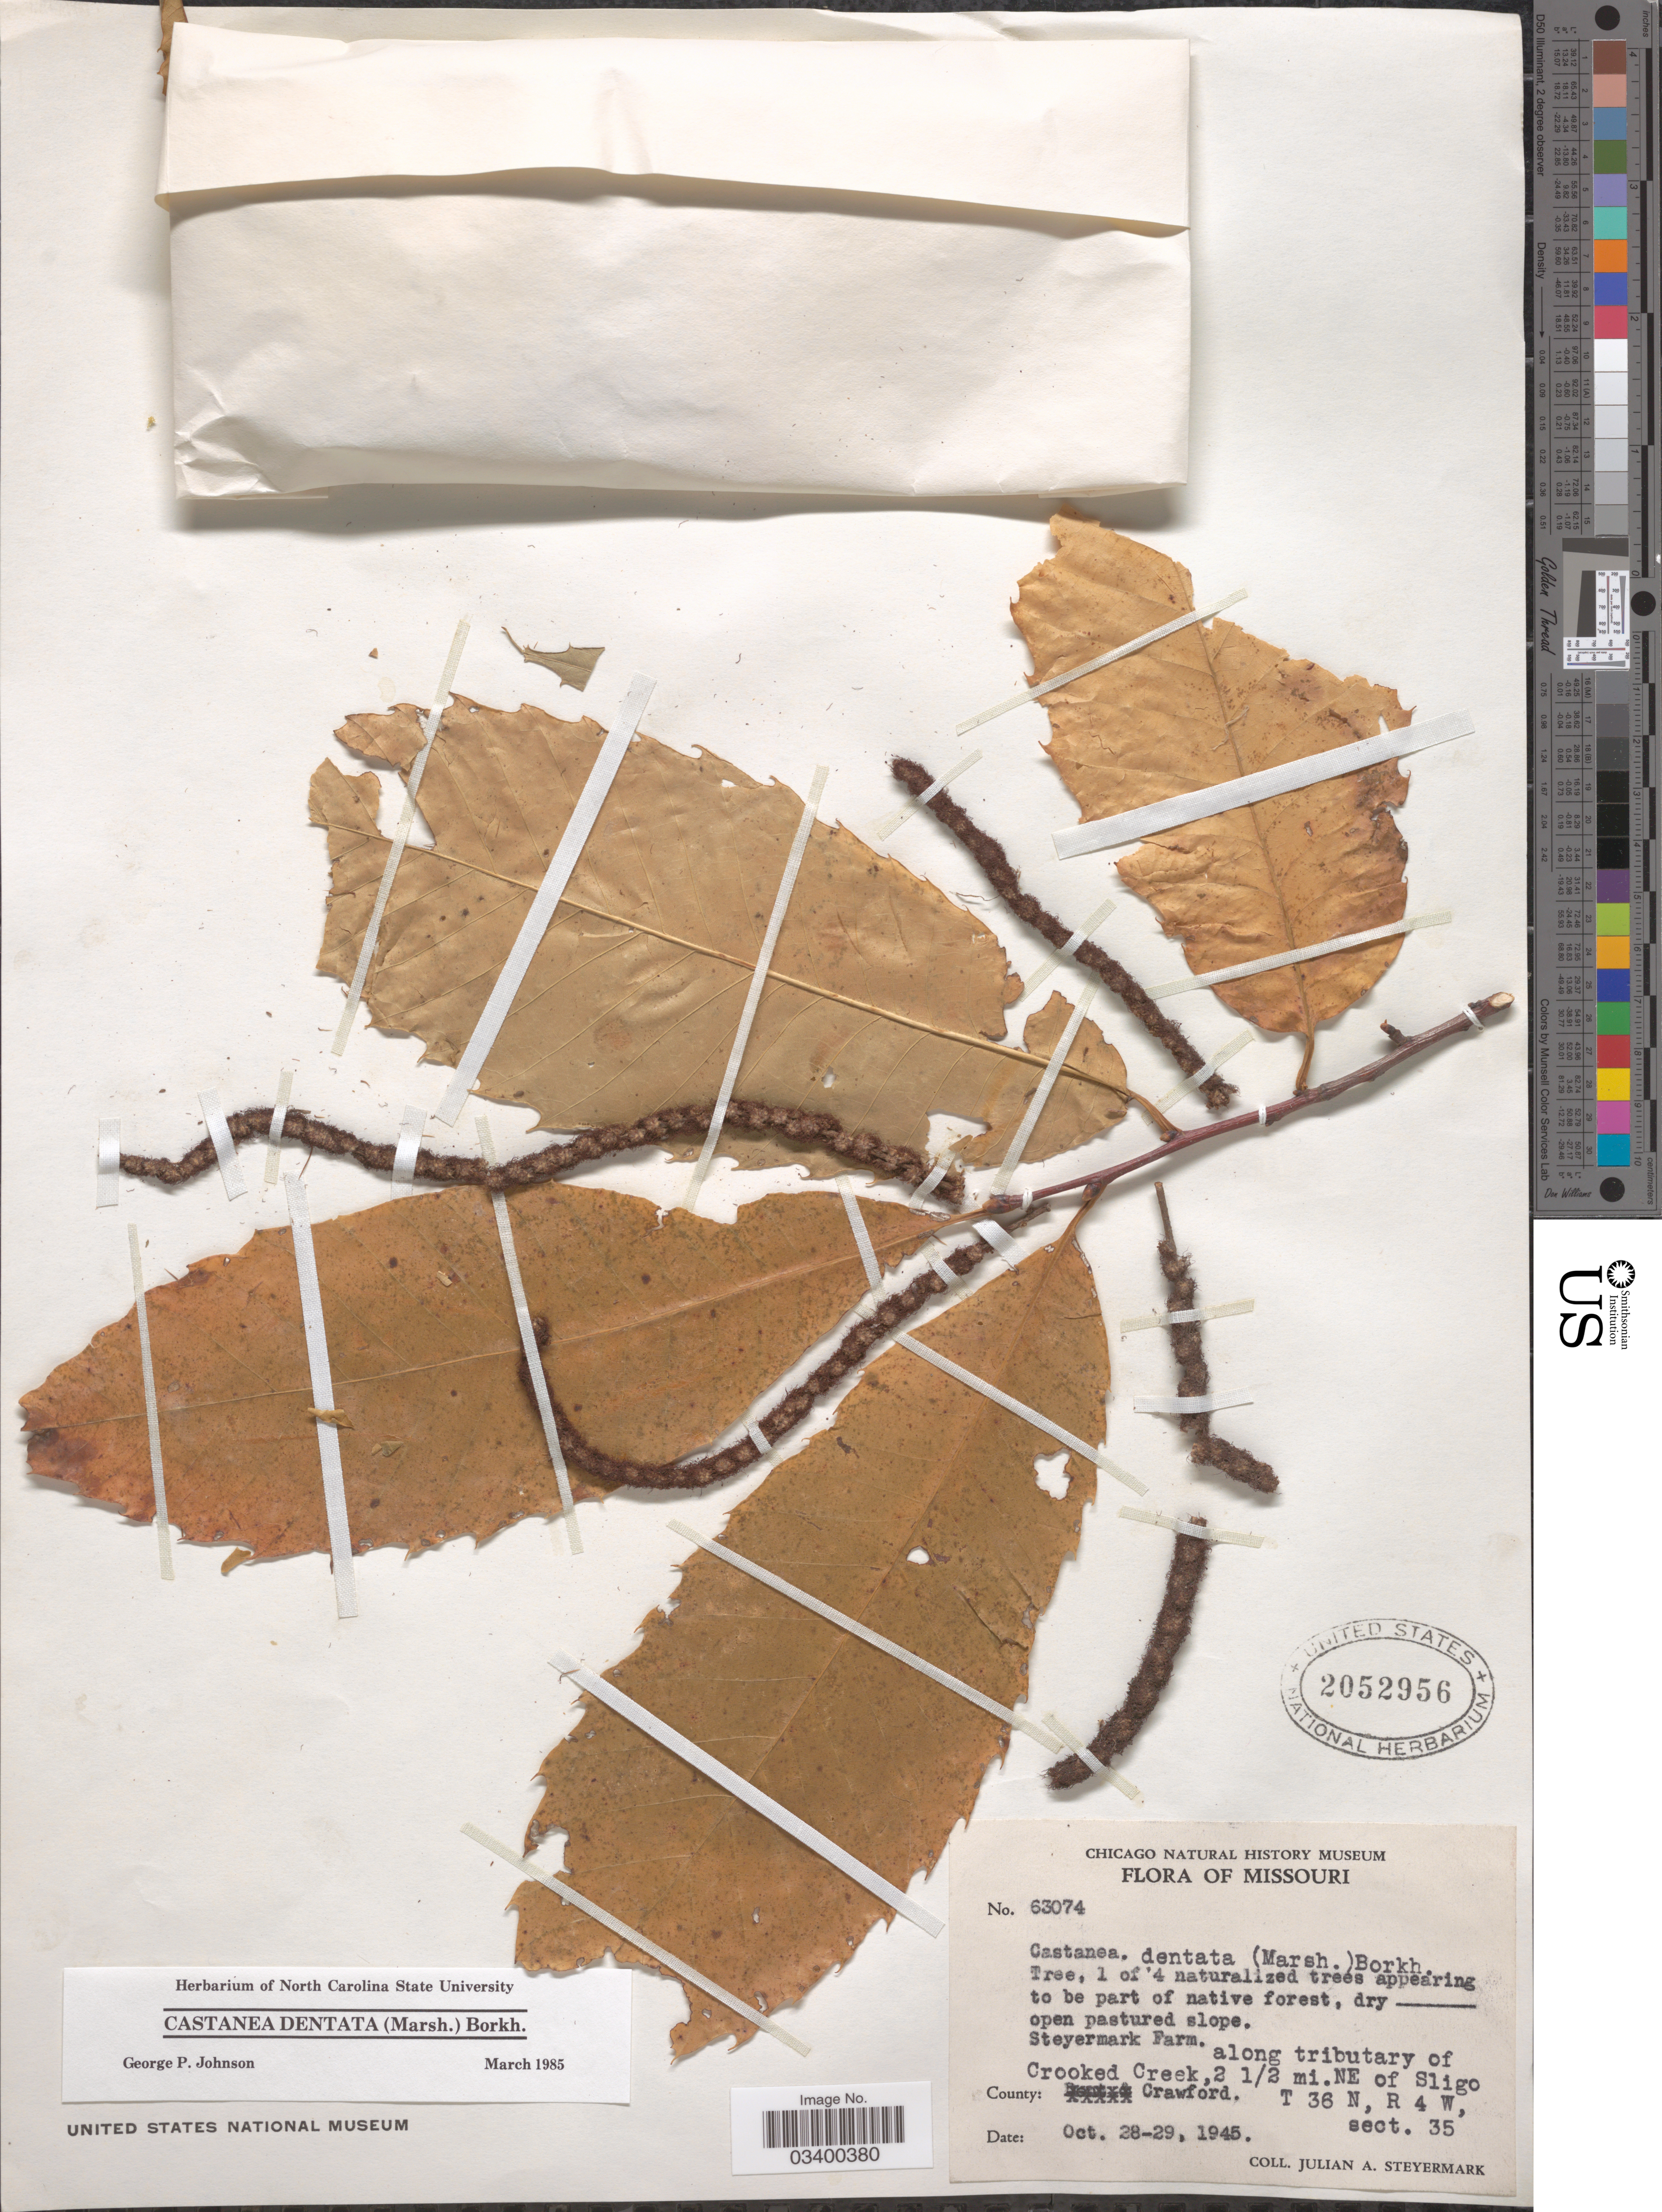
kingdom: Plantae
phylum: Tracheophyta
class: Magnoliopsida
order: Fagales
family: Fagaceae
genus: Castanea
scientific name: Castanea dentata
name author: (Marshall) Borkh.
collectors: J. Steyermark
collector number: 63074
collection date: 1945-10-28/1945-10-29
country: United States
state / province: Missouri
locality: Steyermark Farm along tributary of Crooked Creek, 2½ mi. NE of Sligo. County: Crawford. T 36 N, R 4 W, sect. 35.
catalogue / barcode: US 2052956